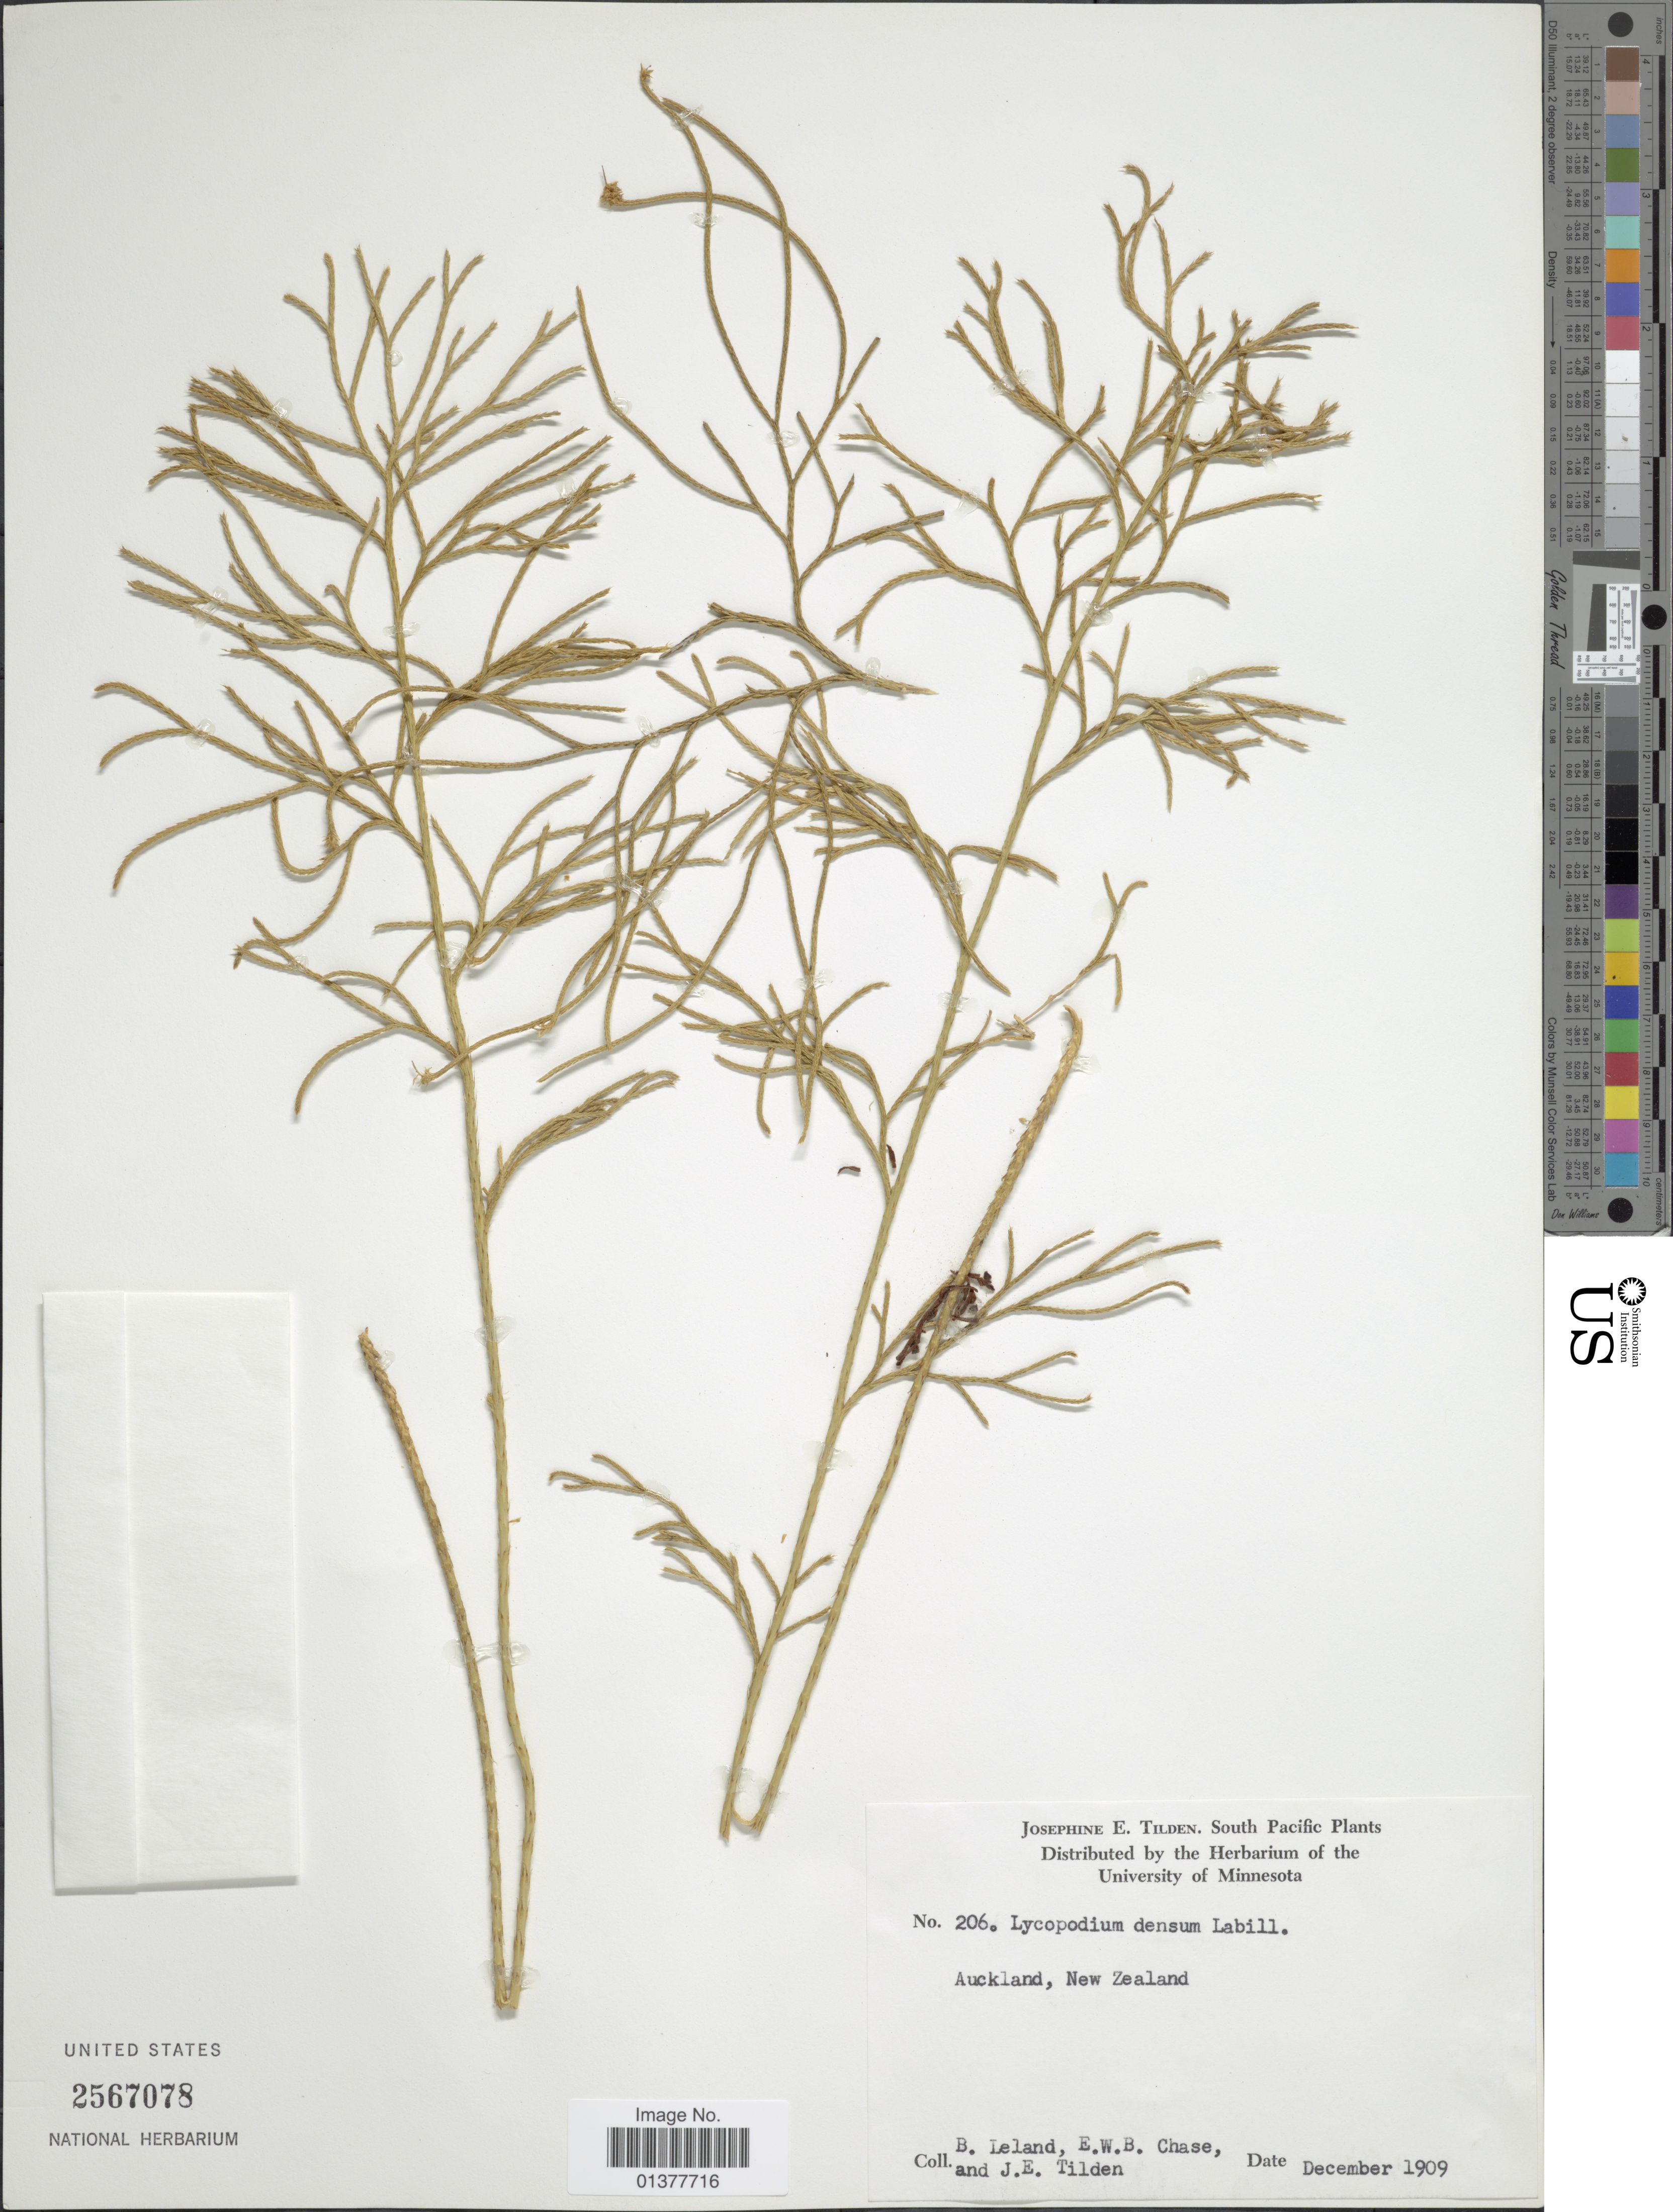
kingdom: Plantae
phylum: Tracheophyta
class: Lycopodiopsida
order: Lycopodiales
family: Lycopodiaceae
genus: Pseudolycopodium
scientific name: Pseudolycopodium densum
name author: (Rothm.) Holub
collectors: B. Leland, E. W. Chase & J. E. Tilden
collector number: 206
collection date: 1909-12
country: New Zealand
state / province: Auckland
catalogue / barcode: US 2567078